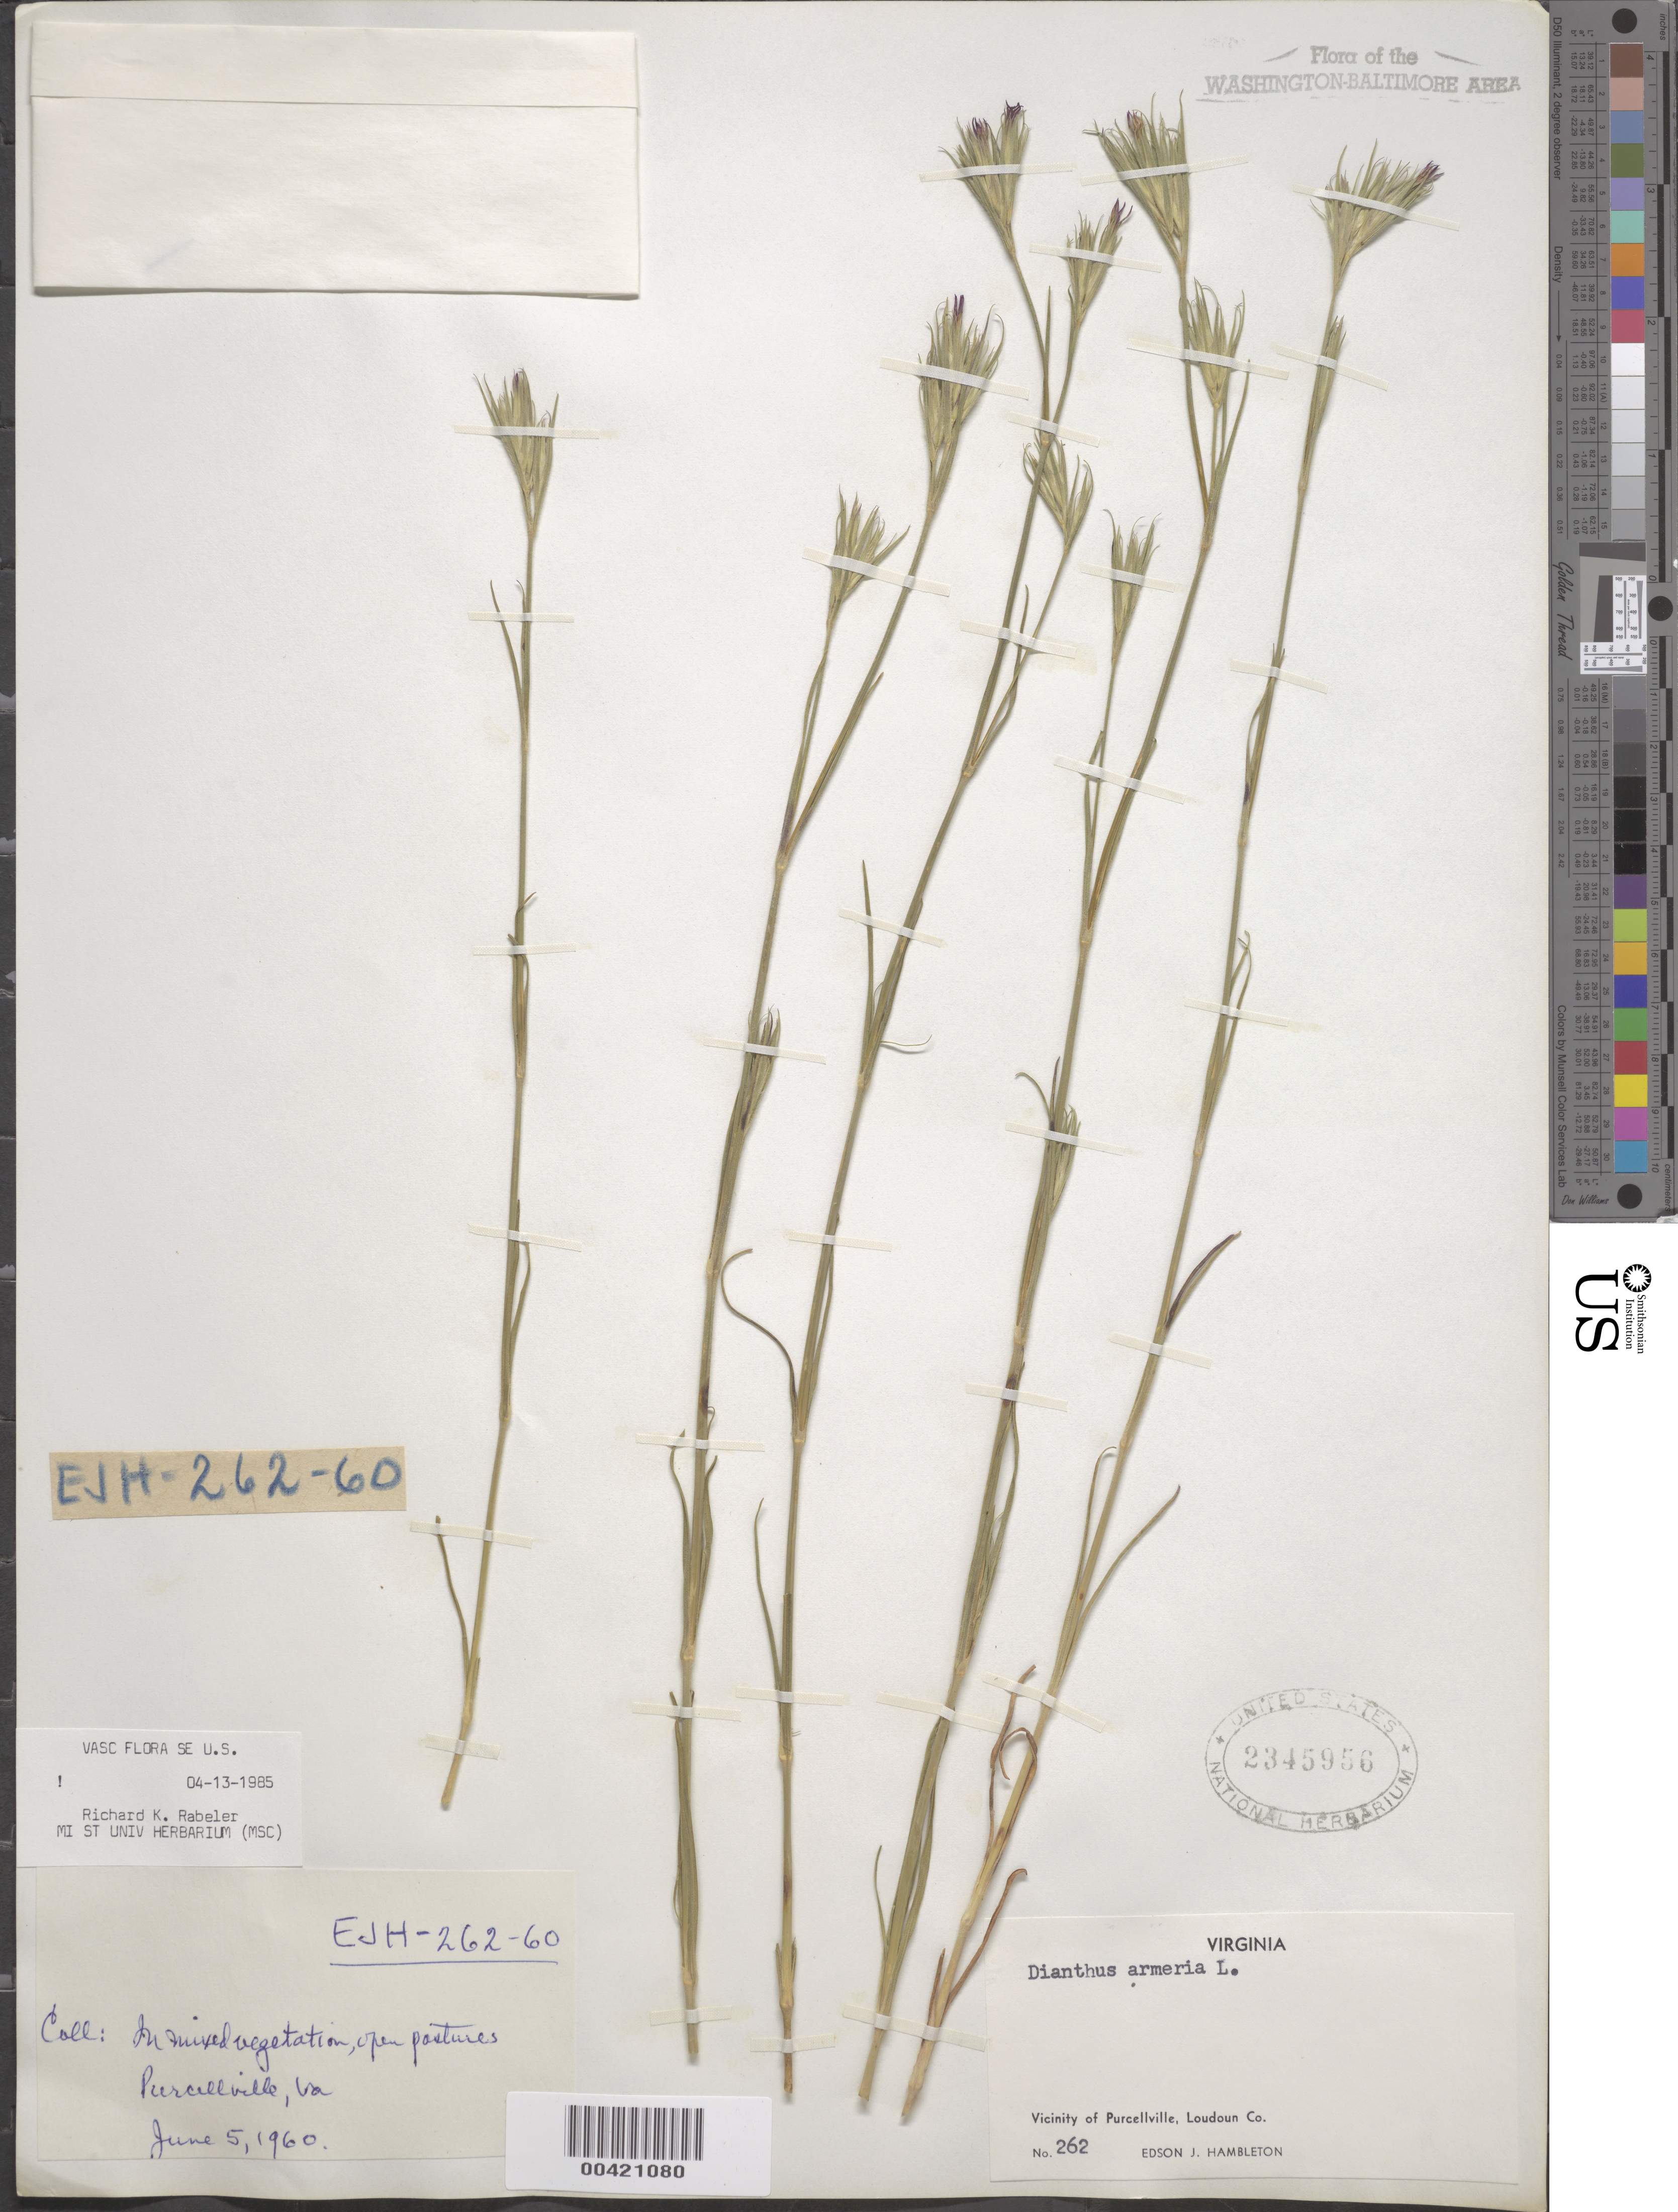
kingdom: Plantae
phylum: Tracheophyta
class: Magnoliopsida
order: Caryophyllales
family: Caryophyllaceae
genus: Dianthus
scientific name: Dianthus armeria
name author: L.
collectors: E. Hambleton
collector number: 262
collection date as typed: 05 Jun 1960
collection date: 1960-06-05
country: United States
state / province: Virginia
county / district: Loudoun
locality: Purcellville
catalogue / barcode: US 2345956